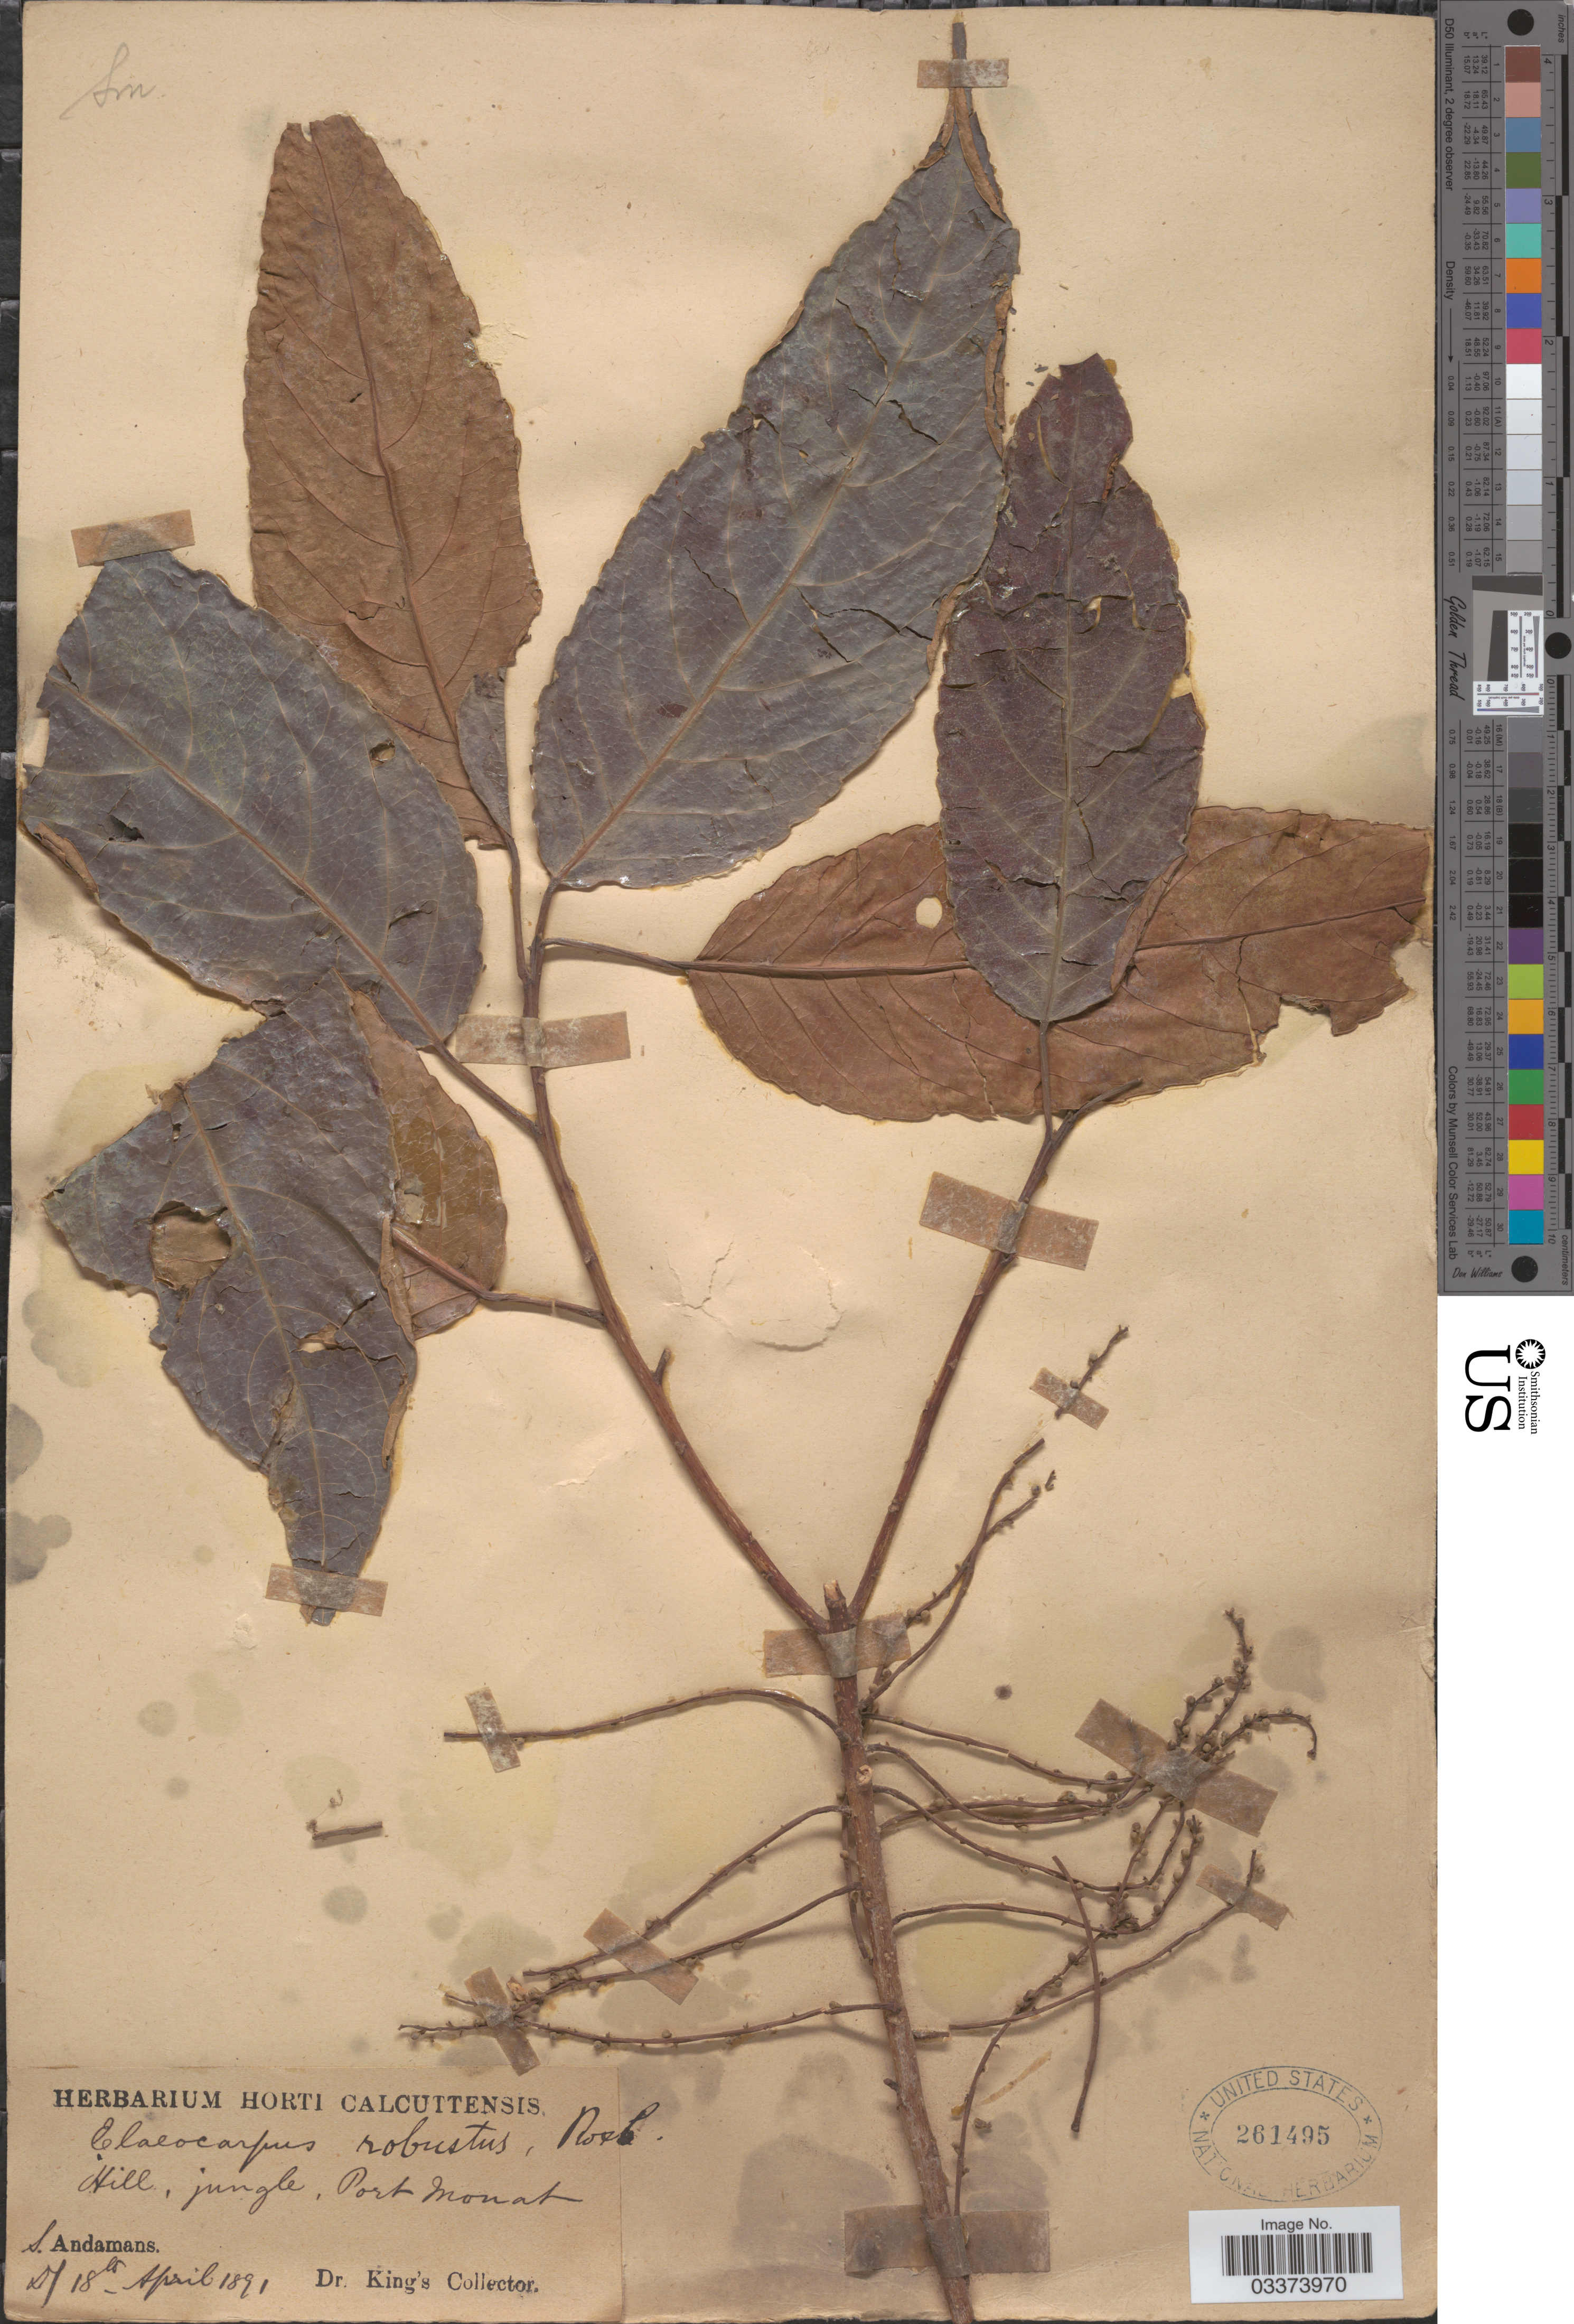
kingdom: Plantae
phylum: Tracheophyta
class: Magnoliopsida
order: Oxalidales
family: Elaeocarpaceae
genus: Elaeocarpus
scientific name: Elaeocarpus robustus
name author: Roxb.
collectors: Dr. King's collector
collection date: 1891-04-18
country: India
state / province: Andaman and Nicobar Islands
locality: Hill jungle, Port Mouat. S. Andamans.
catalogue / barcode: US 261495